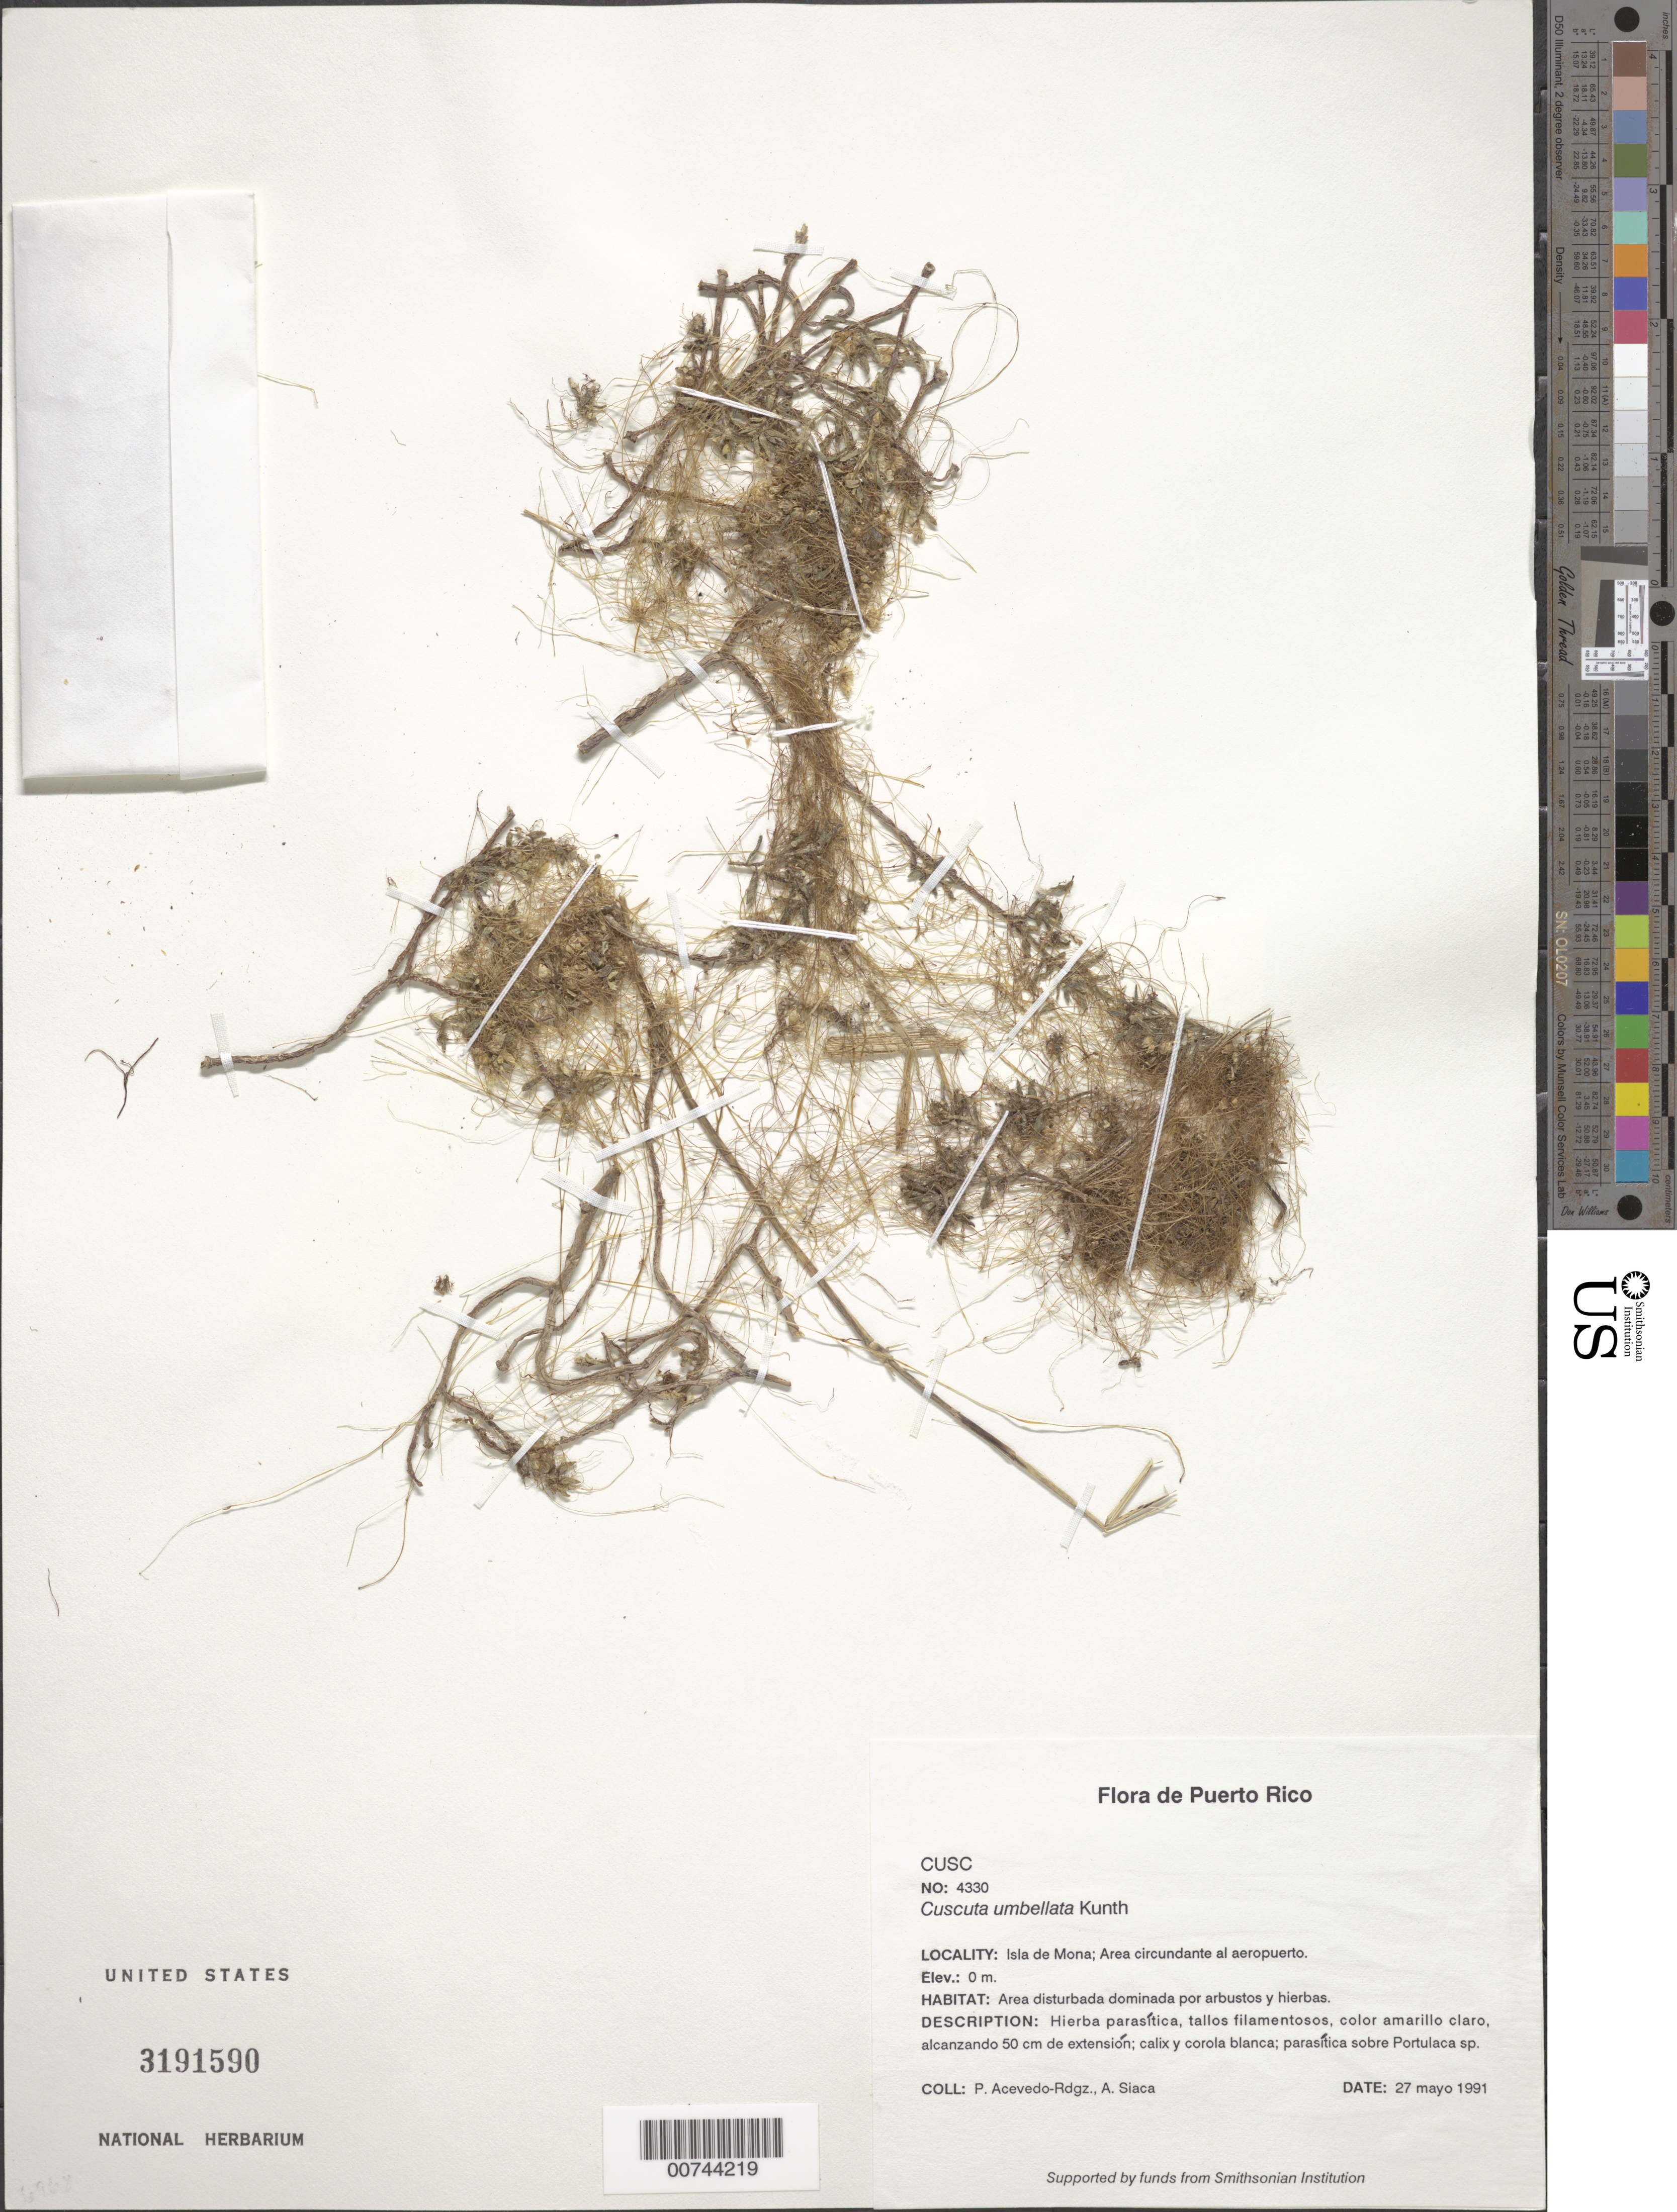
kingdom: Plantae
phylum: Tracheophyta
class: Magnoliopsida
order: Solanales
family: Convolvulaceae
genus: Cuscuta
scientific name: Cuscuta umbellata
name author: Kunth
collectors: P. Acevedo-Rodr. & A. Siaca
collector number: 4330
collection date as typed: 27 May 1991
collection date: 1991-05-27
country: Puerto Rico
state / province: Mayaguëz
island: Mona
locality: Isla de Mona; Area circundante al aeropuerto.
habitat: Area disturbada dominada por arbustos y hierbas.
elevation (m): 0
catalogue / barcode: US 3191590